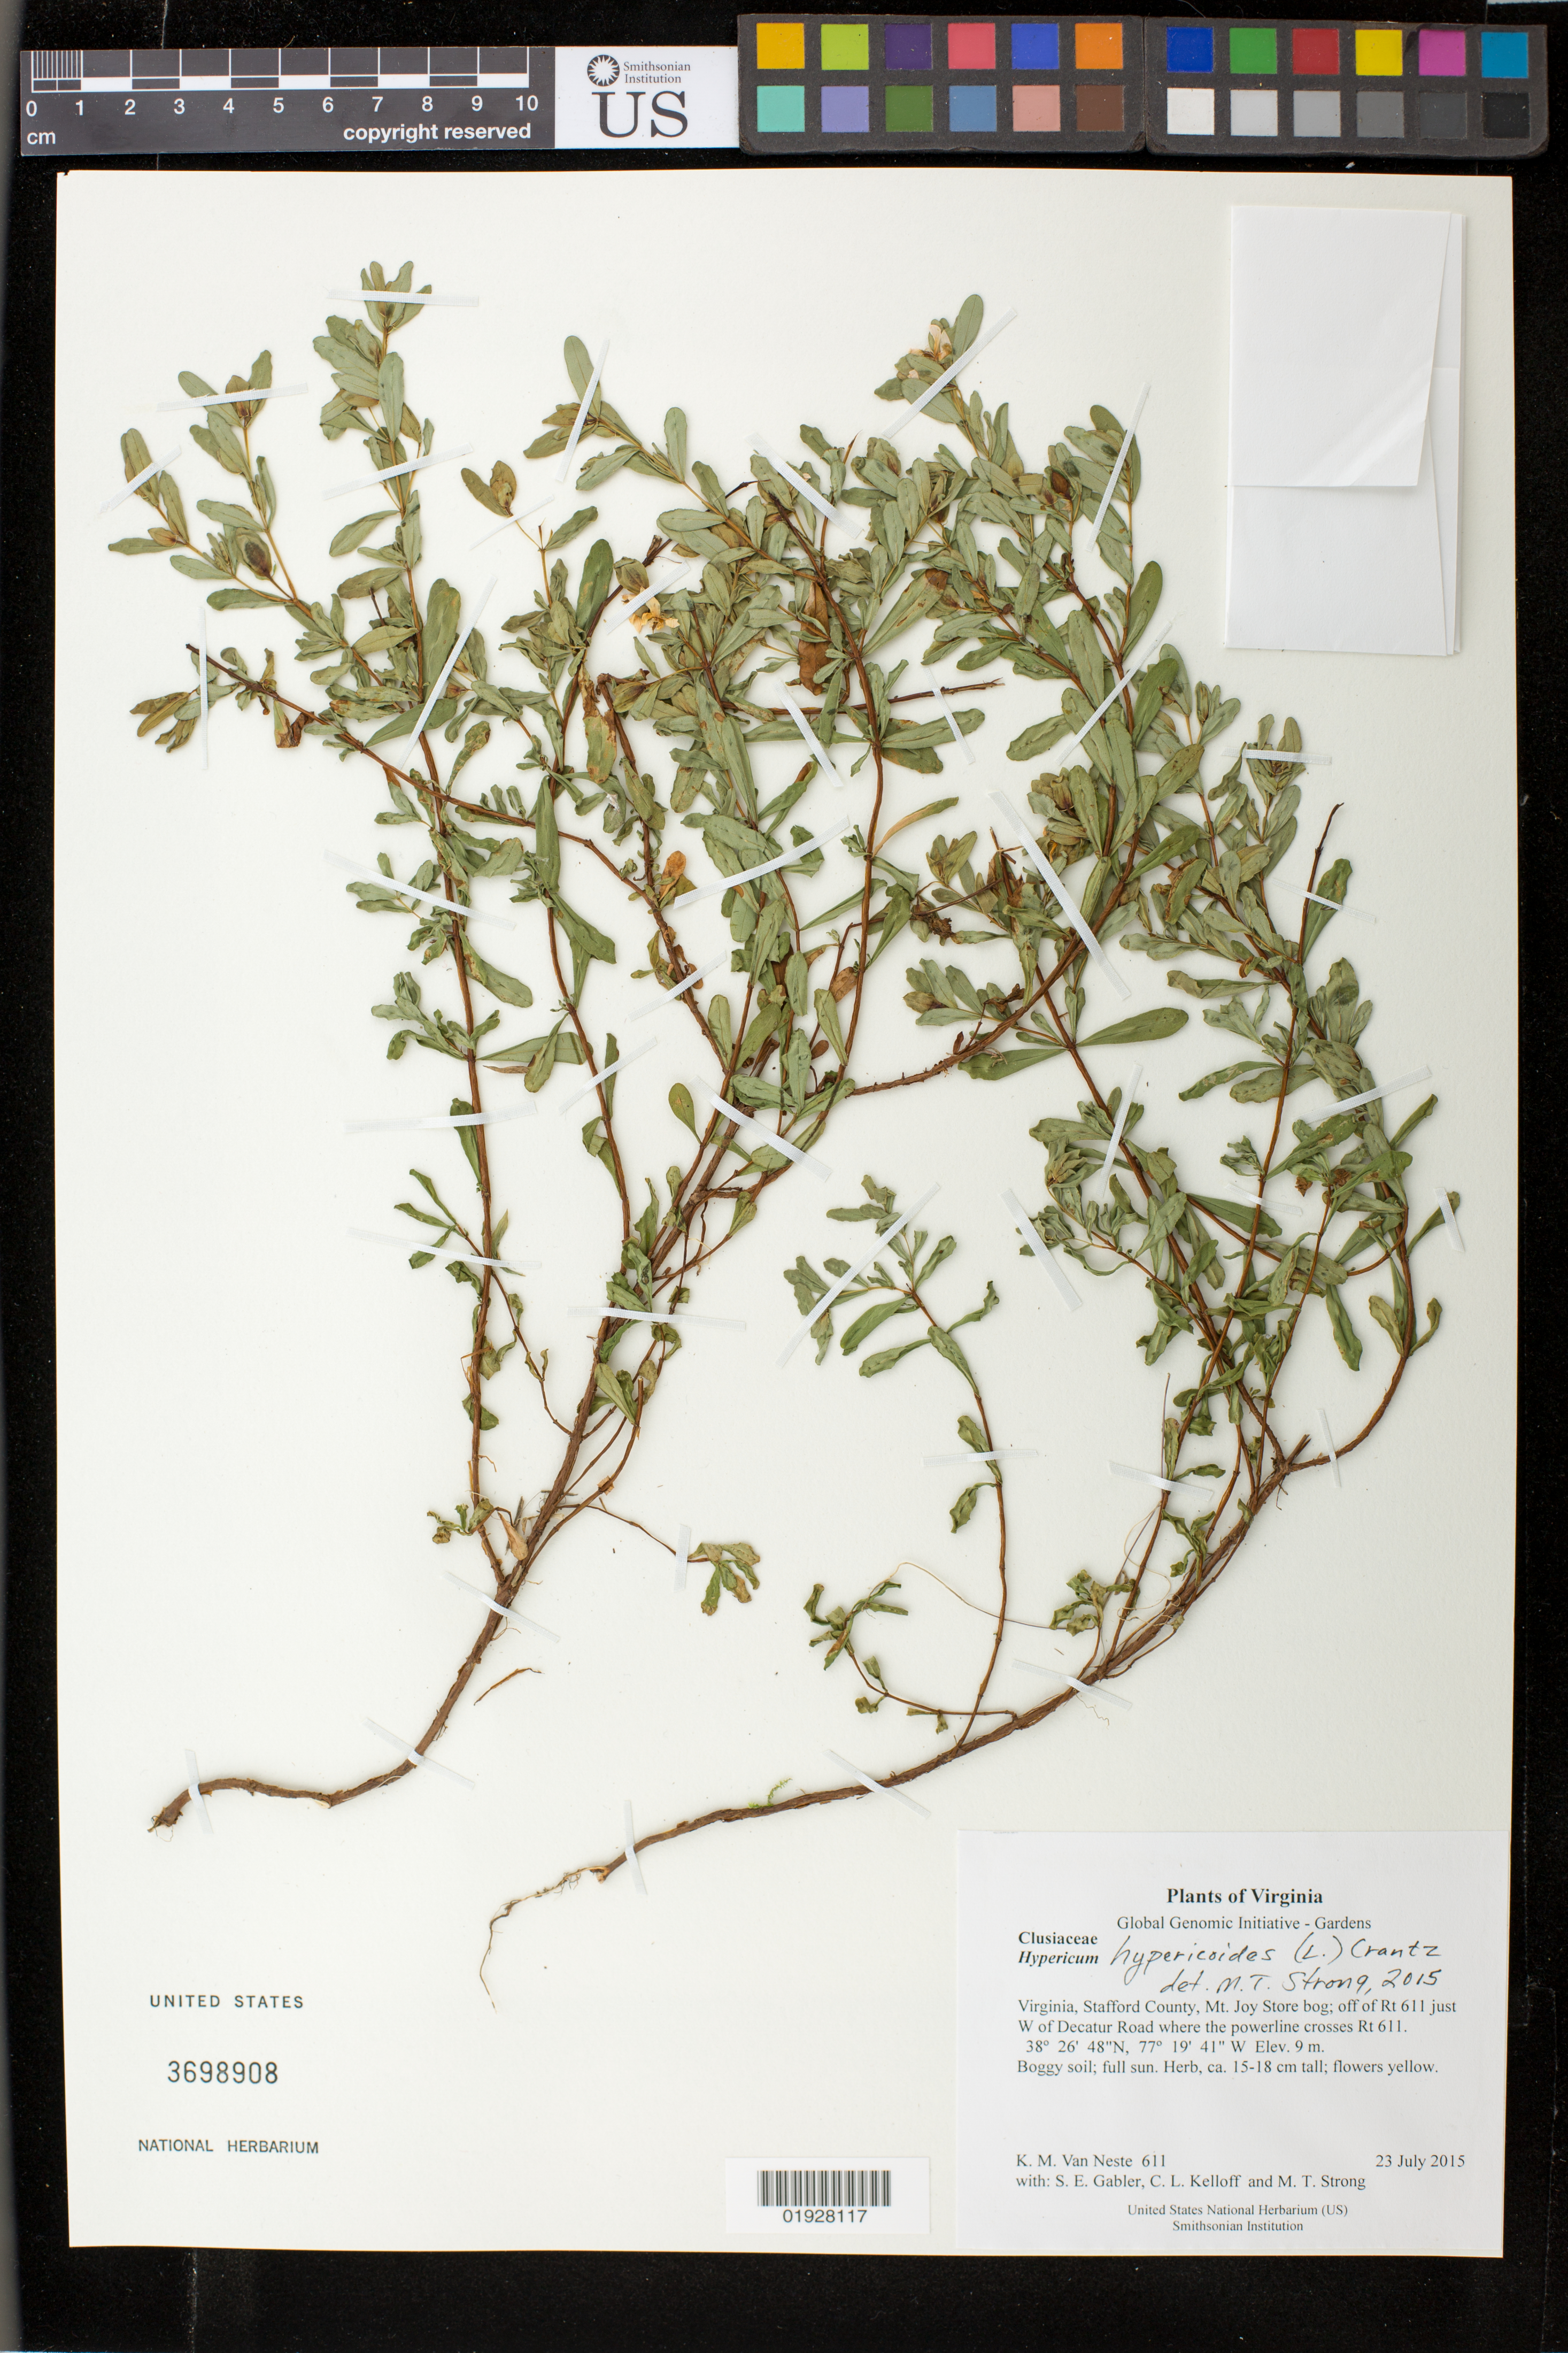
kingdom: Plantae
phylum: Tracheophyta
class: Magnoliopsida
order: Malpighiales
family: Hypericaceae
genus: Hypericum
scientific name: Hypericum hypericoides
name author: (L.) Crantz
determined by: Strong, M. T., (US), Smithsonian Institution - National Museum of Natural History (UNITED STATES)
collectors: K. M. Van Neste, S. E. Gabler, C. L. Kelloff & M. T. Strong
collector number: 611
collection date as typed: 23 July 2015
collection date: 2015-07-23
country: United States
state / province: Virginia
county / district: Stafford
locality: Mt. Joy Store bog; off of Rt 611 just W of Decatur Road where the powerline crosses Rt 611.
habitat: Boggy soil; full sun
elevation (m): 9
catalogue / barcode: US 3698908